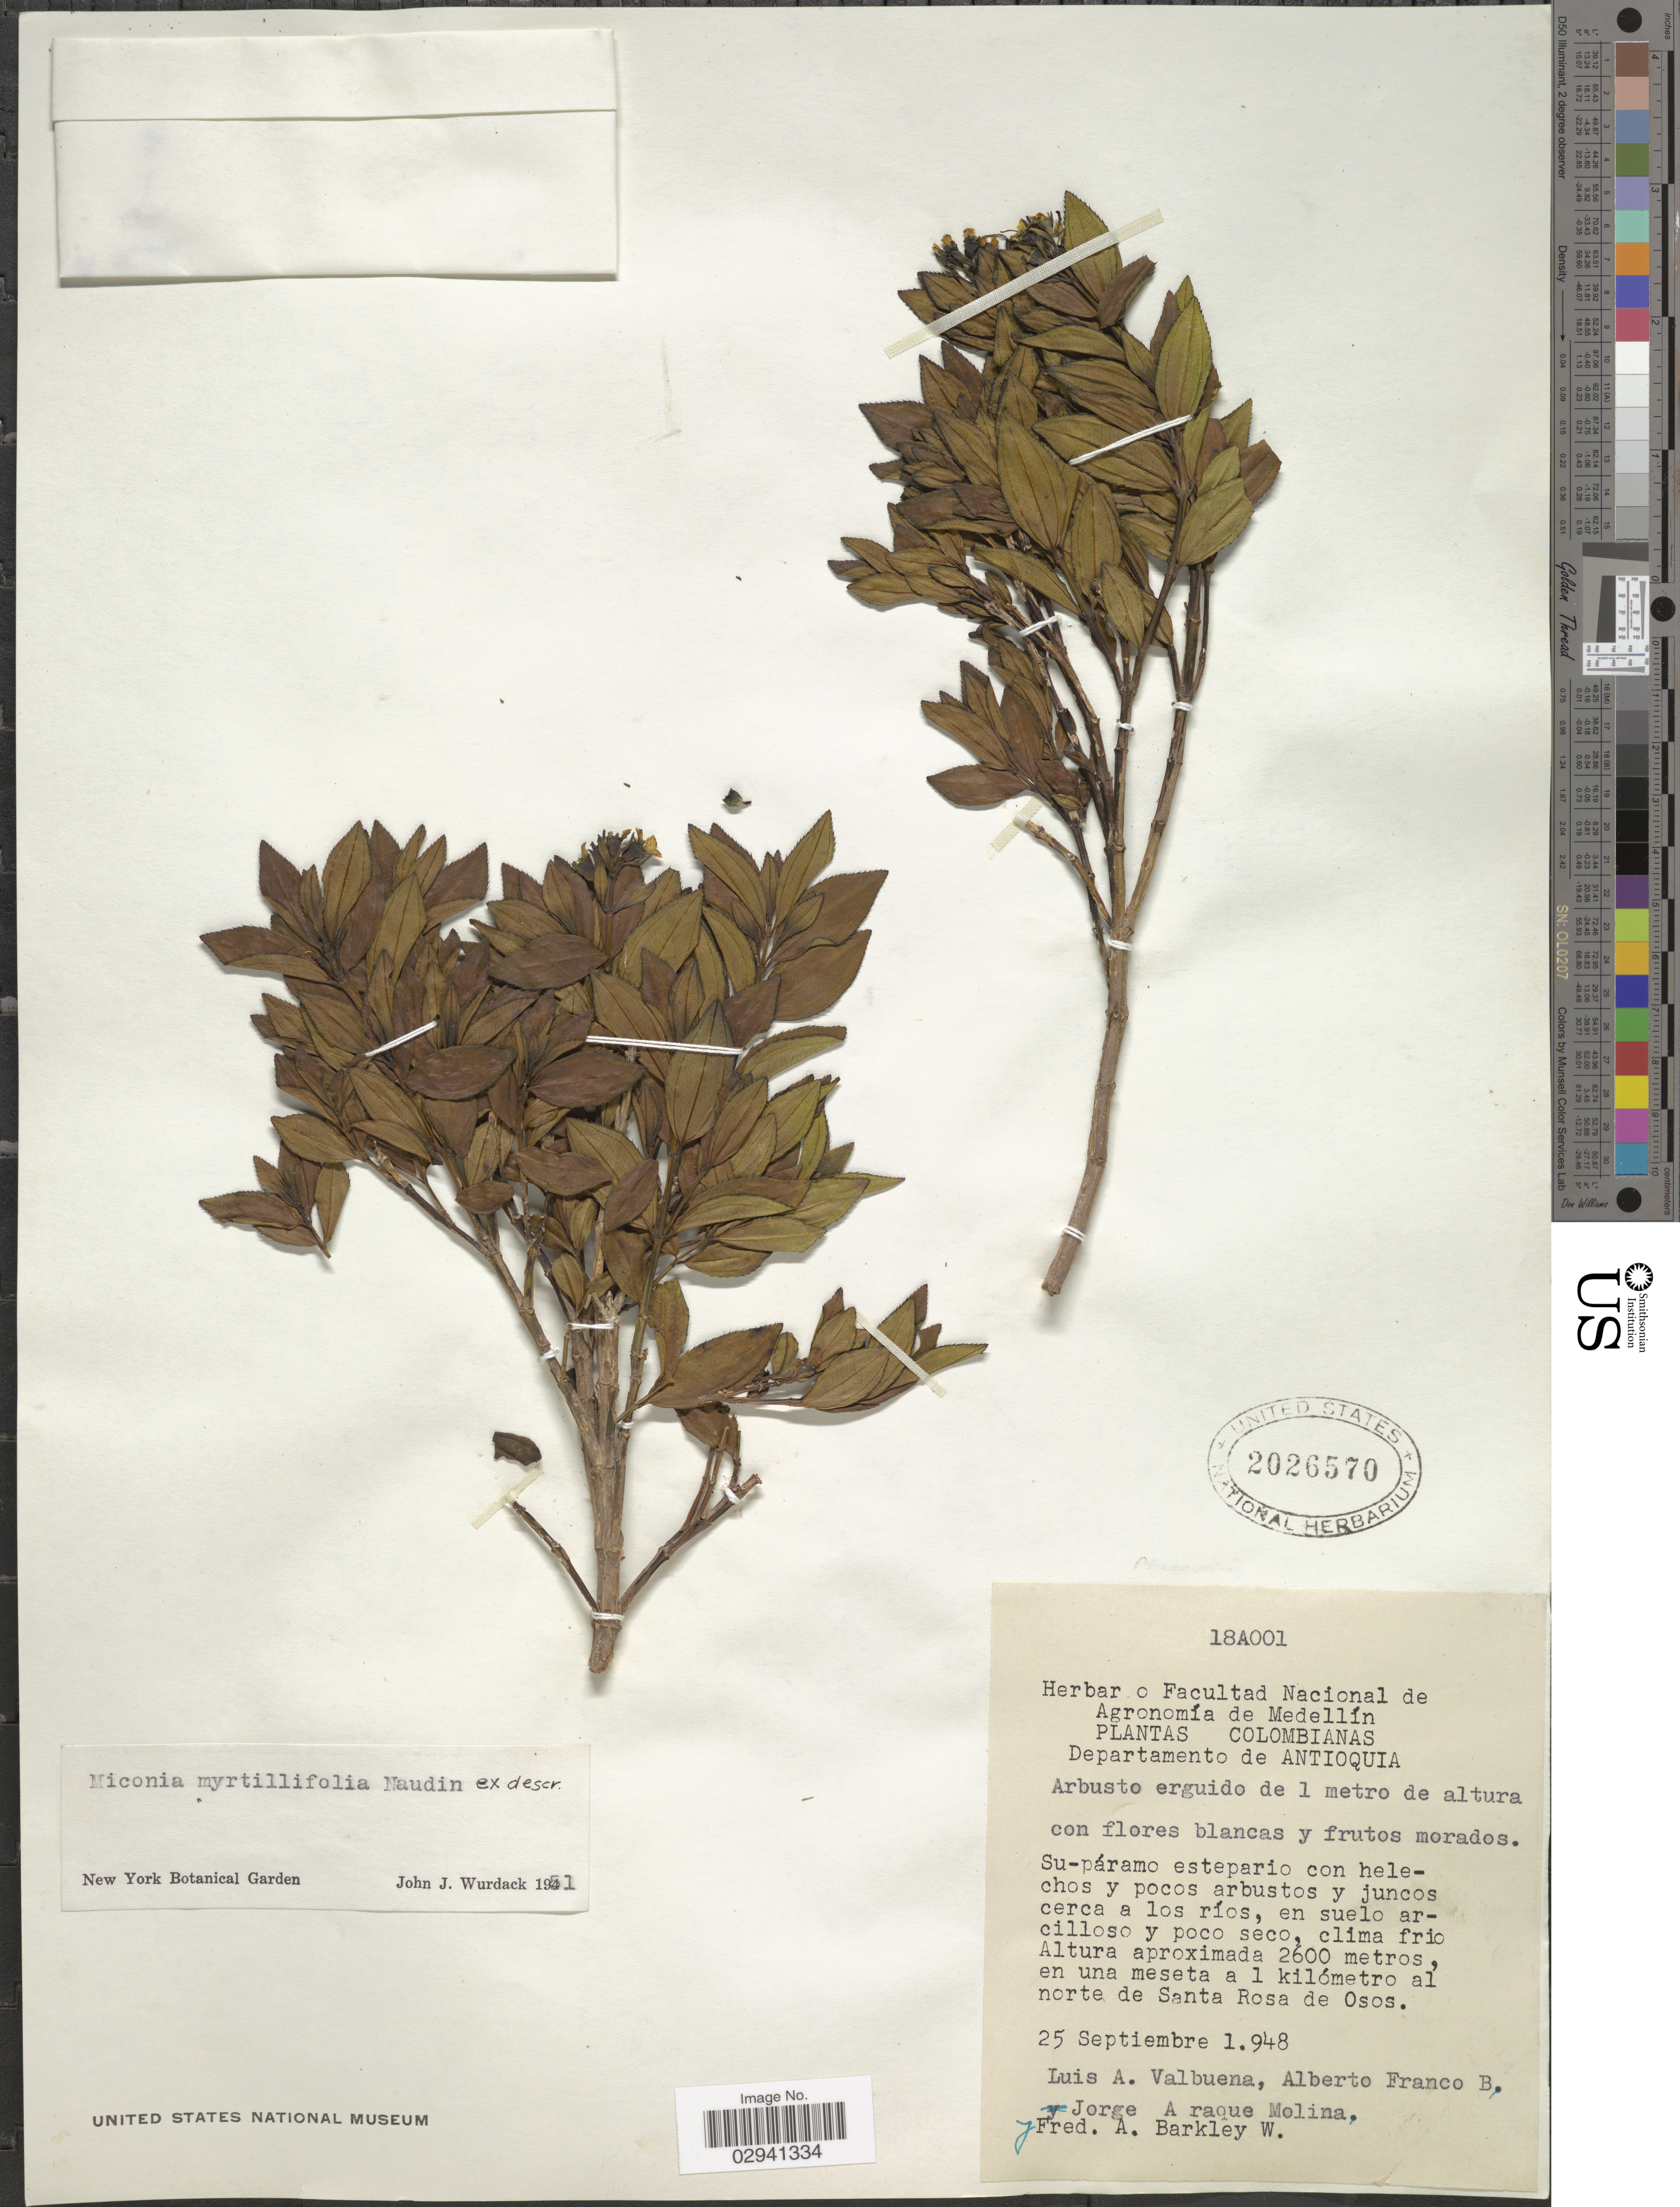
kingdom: Plantae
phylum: Tracheophyta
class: Magnoliopsida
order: Myrtales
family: Melastomataceae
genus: Miconia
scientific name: Miconia myrtillifolia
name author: Naudin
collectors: L. Valbuena, A. Franco B., J. Araque Molina & F. Barkley W.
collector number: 18A001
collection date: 1948-09-25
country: Colombia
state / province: Antioquia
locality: Departamento de Antioquia. En una meseta a 1 kilómetro al norte de Santa Rosa de Osos.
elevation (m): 2600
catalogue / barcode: US 2026570